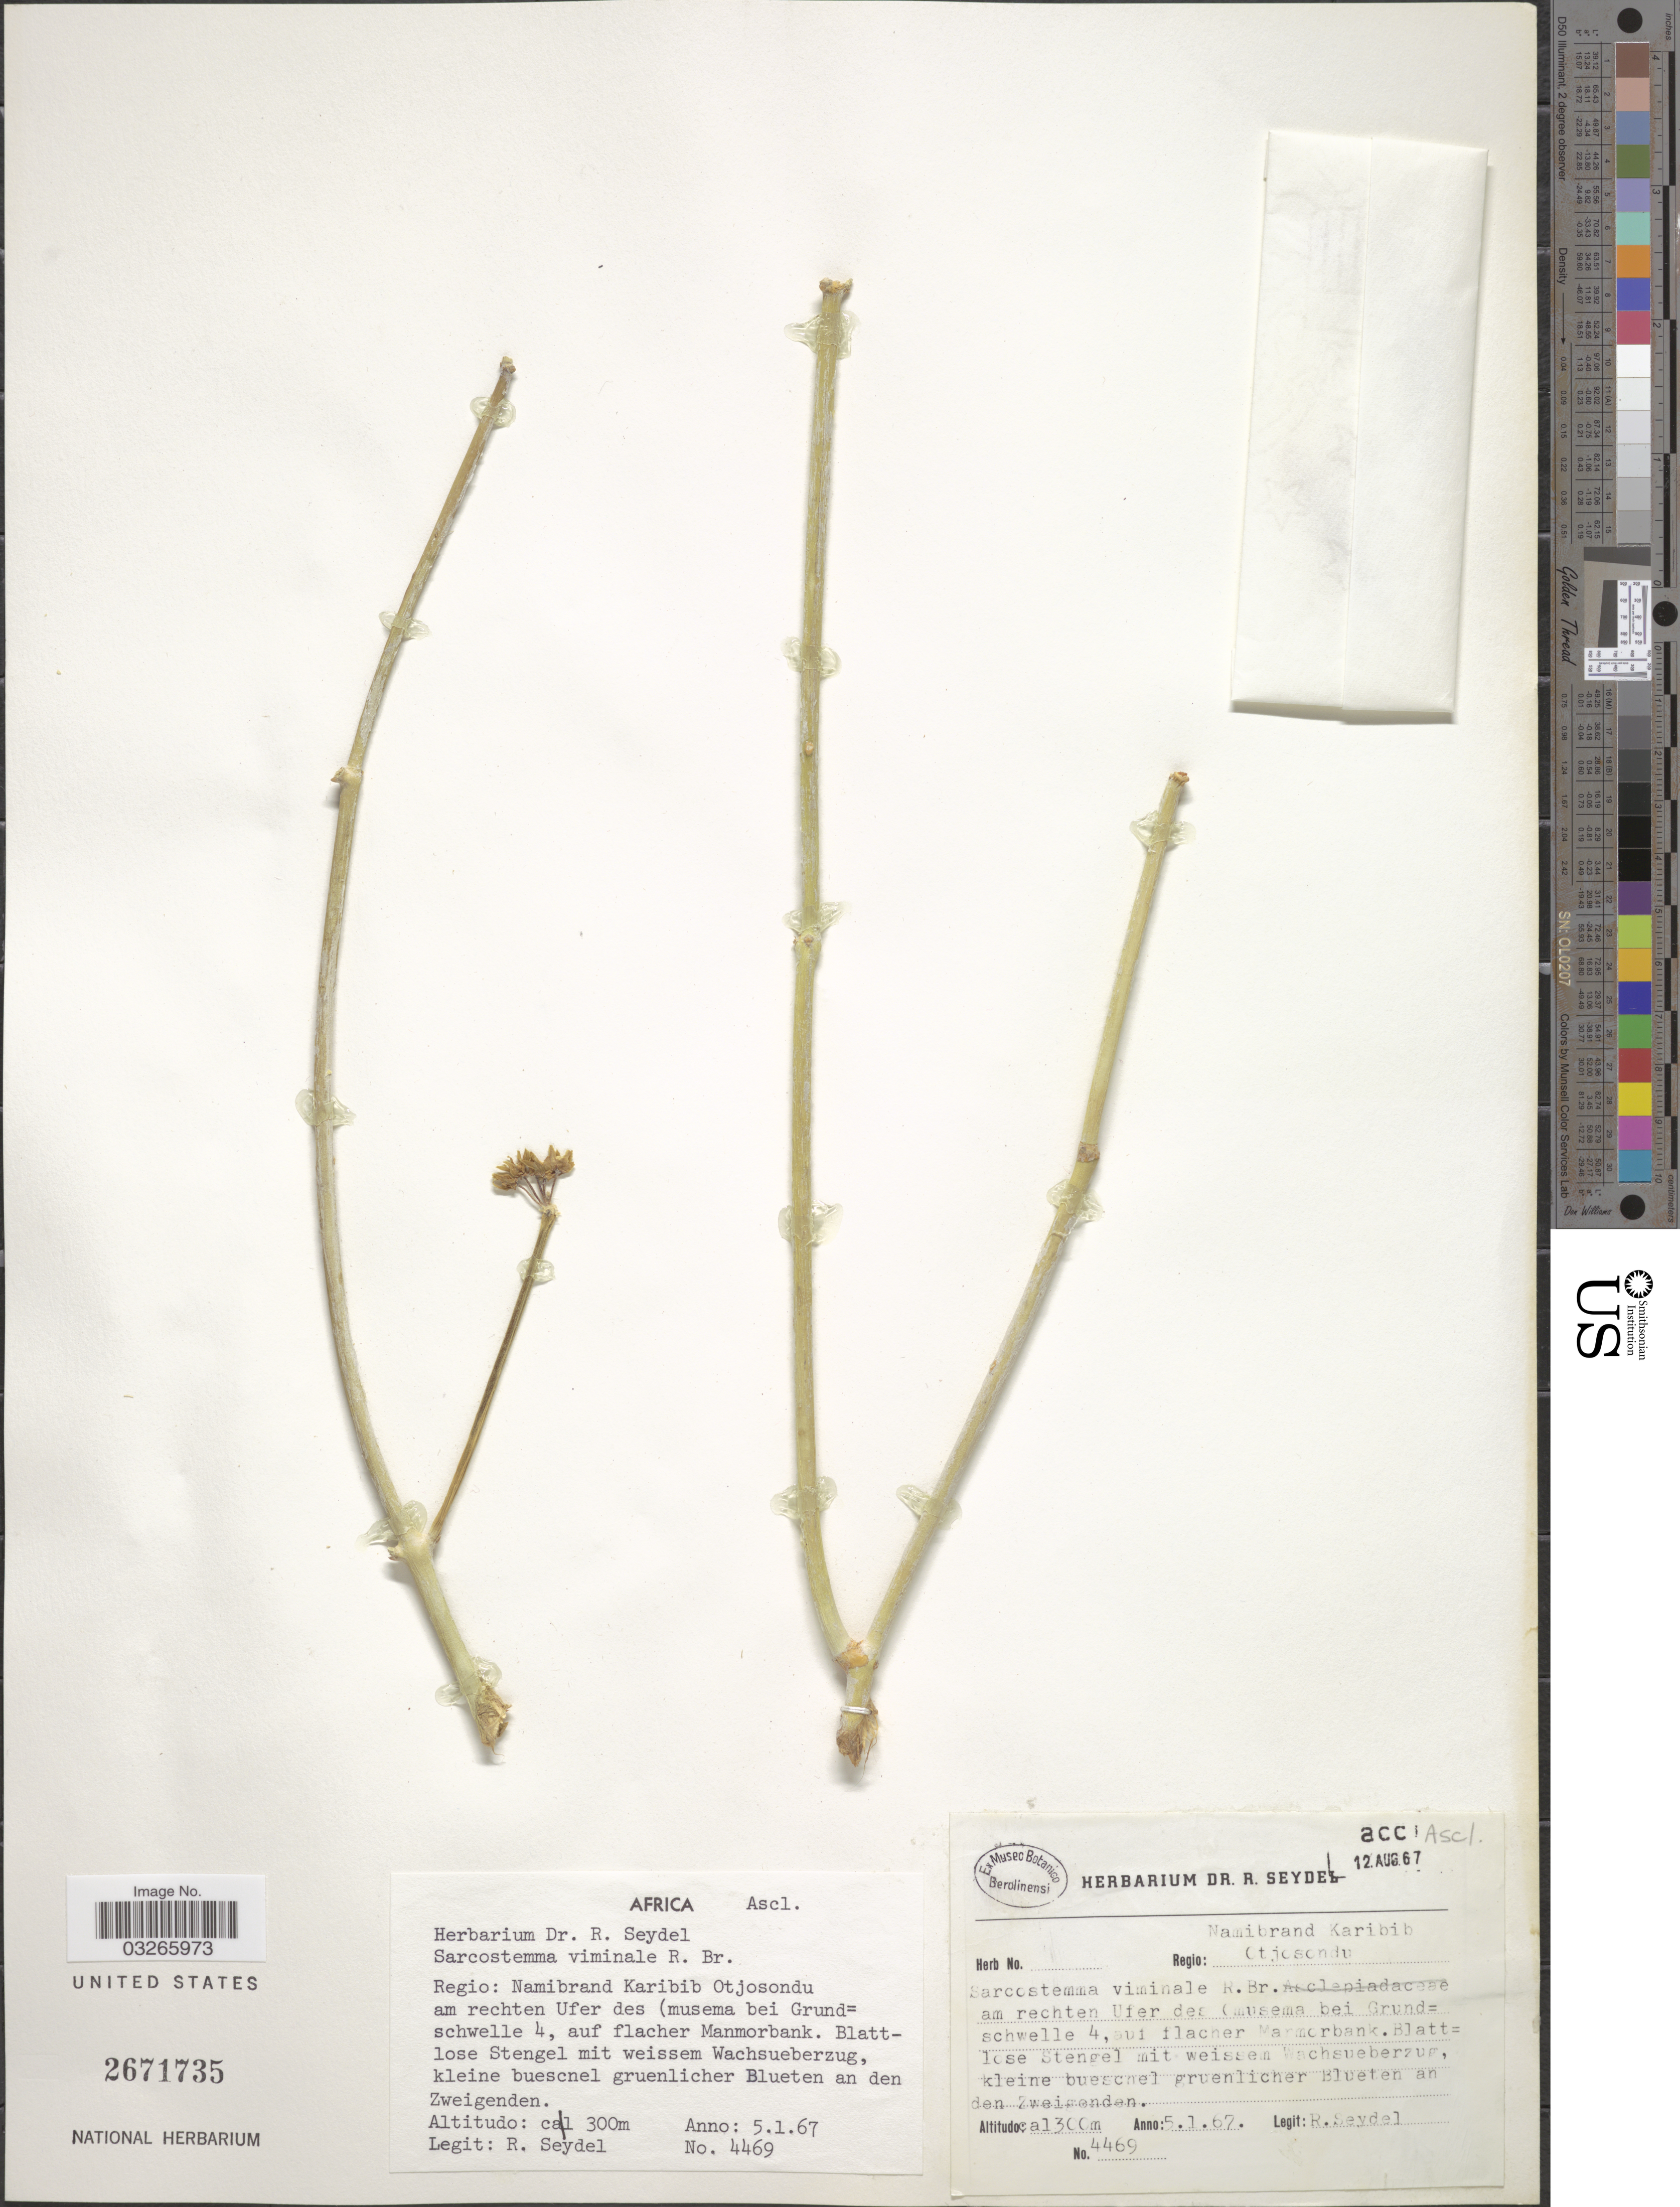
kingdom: Plantae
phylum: Tracheophyta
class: Magnoliopsida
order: Gentianales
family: Apocynaceae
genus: Sarcostemma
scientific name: Sarcostemma viminale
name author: (Linn) R. Br.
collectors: R. Seydel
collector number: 4469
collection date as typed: Transcribed d/m/y: 5/1/67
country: Namibia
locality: Regio: Namibrand Karibib Otjosondu am rechten Ufer des (musema bei Grund=schwelle 4, auf flacher Manmorbank.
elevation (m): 300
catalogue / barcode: US 2671735